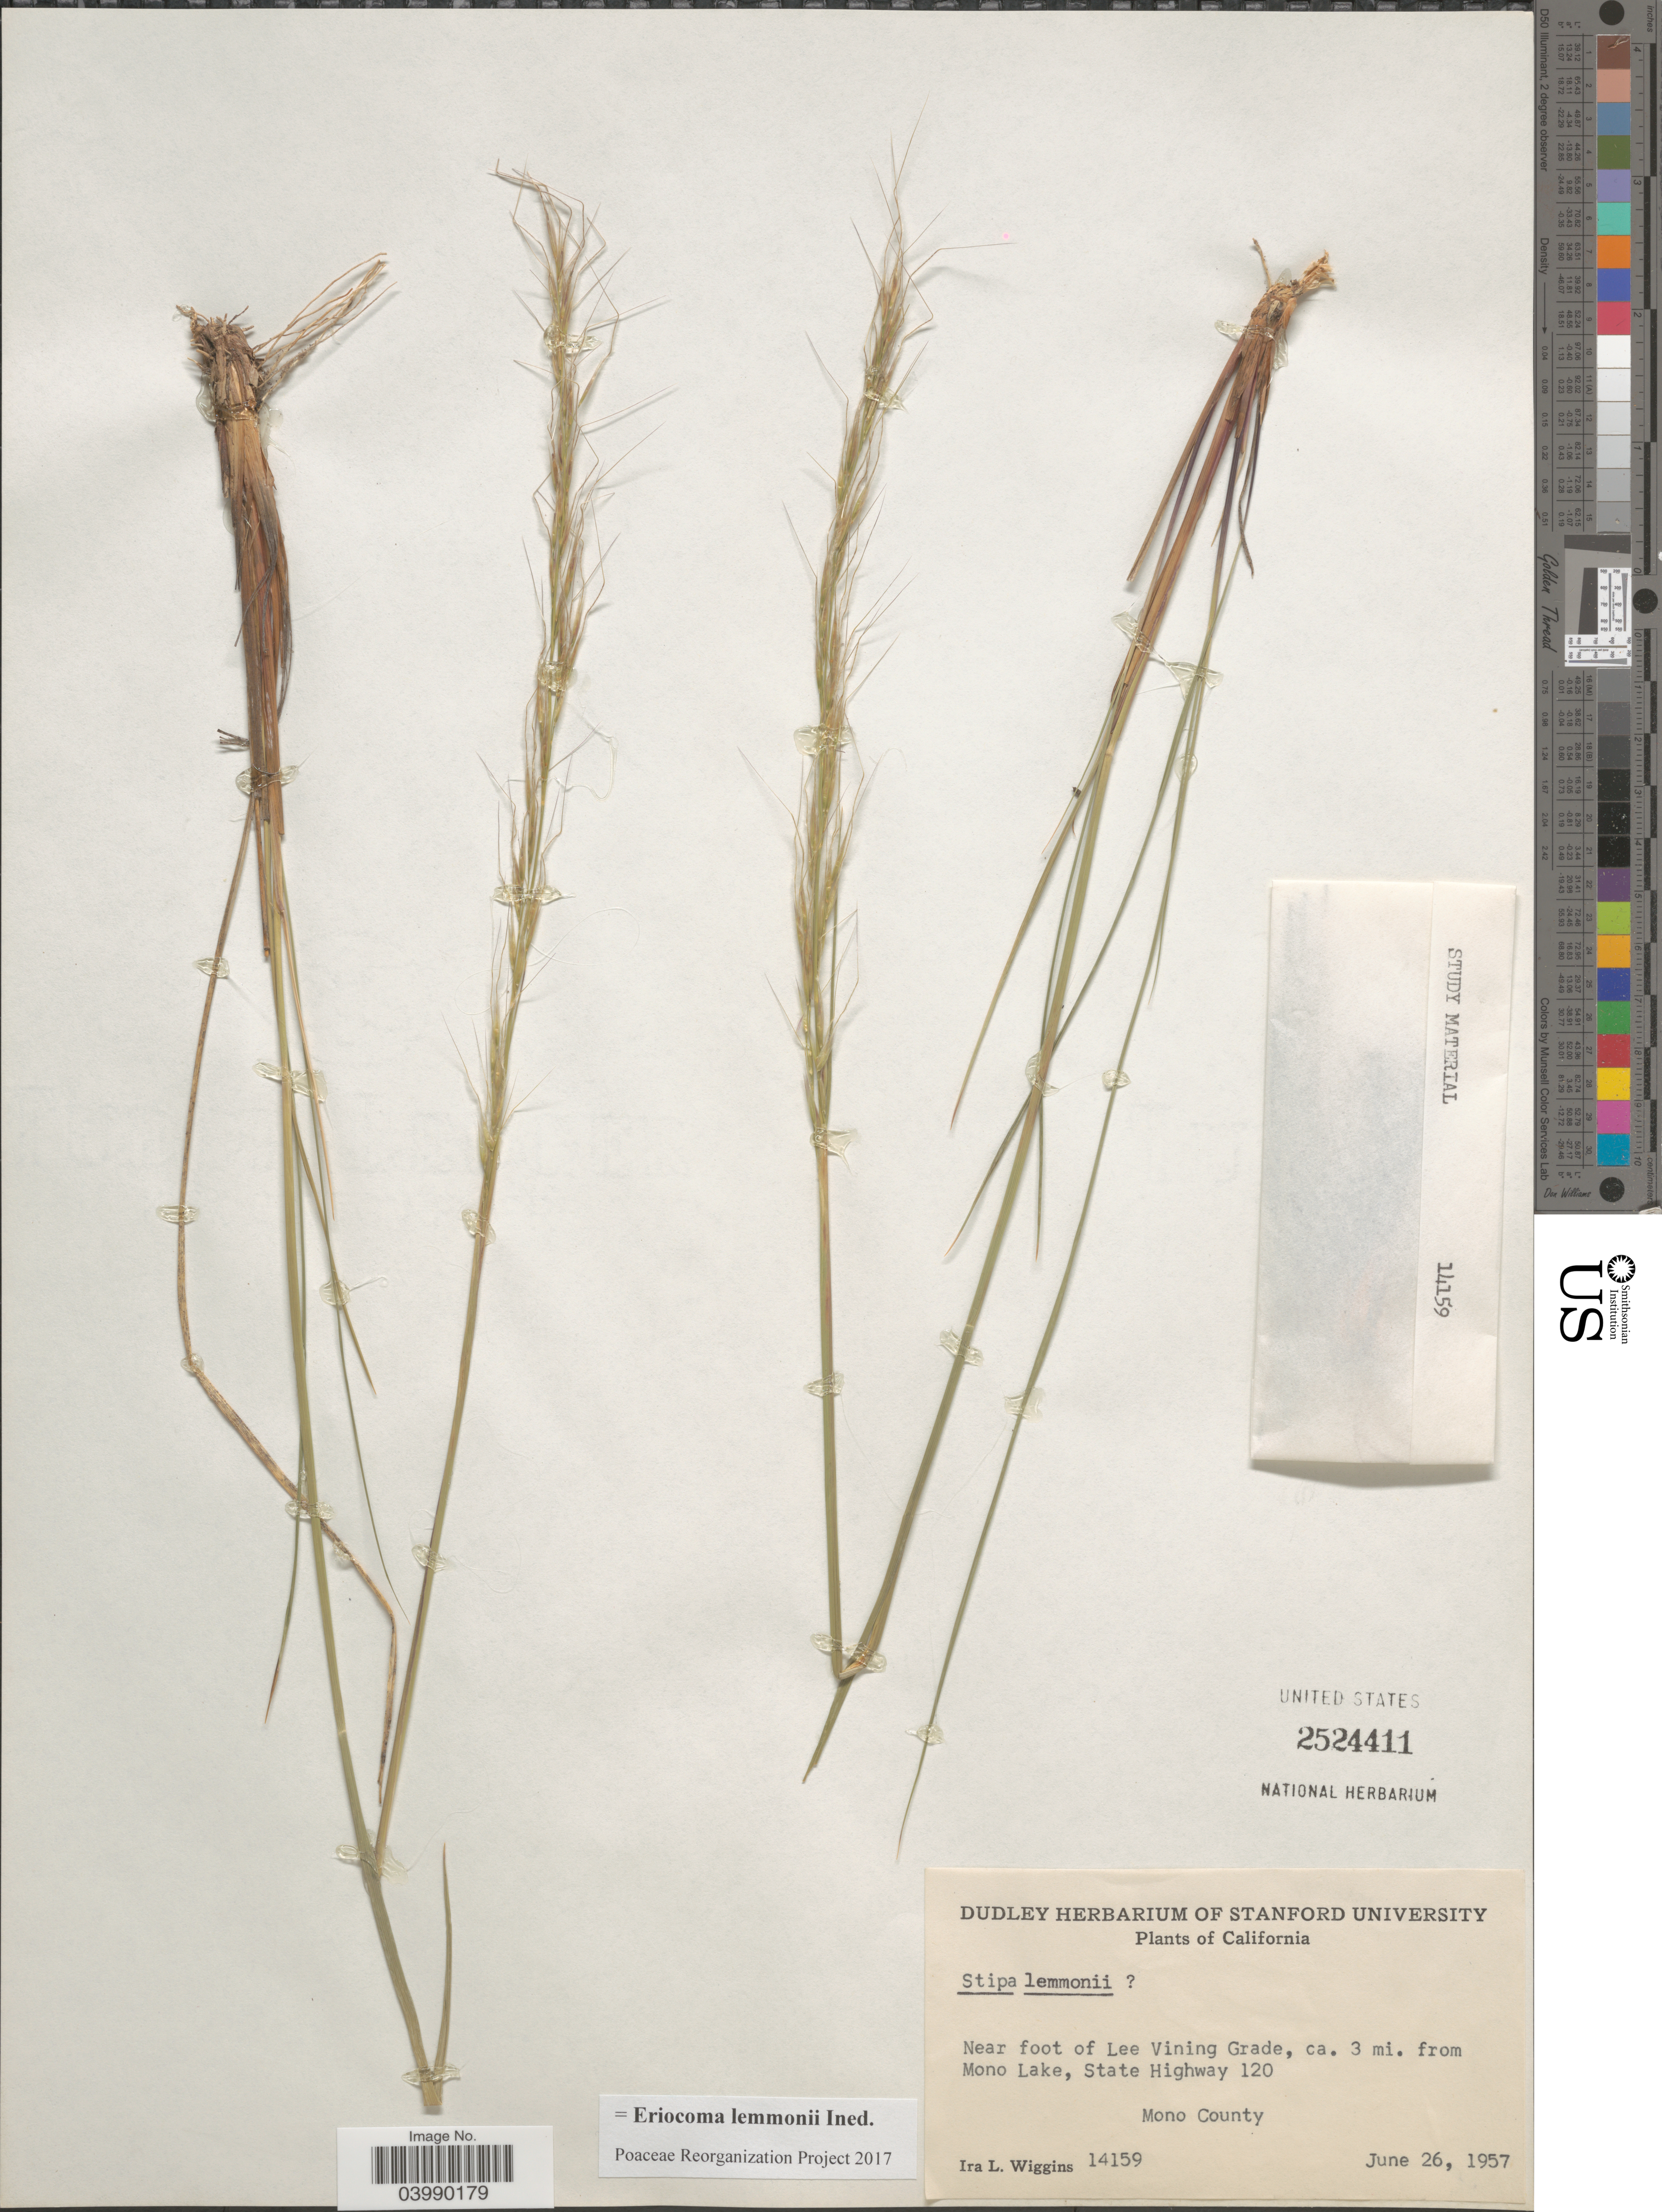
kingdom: Plantae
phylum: Tracheophyta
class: Liliopsida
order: Poales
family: Poaceae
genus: Eriocoma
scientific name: Eriocoma lemmonii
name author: (Vasey) Romasch.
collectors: I. L. Wiggins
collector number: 14159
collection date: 1957-06-26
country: United States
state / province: California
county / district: Mono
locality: Near foot of Lee Vining Grade, ca. 3 mi. from Mono Lake, State Highway 120. Mono County.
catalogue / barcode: US 2524411